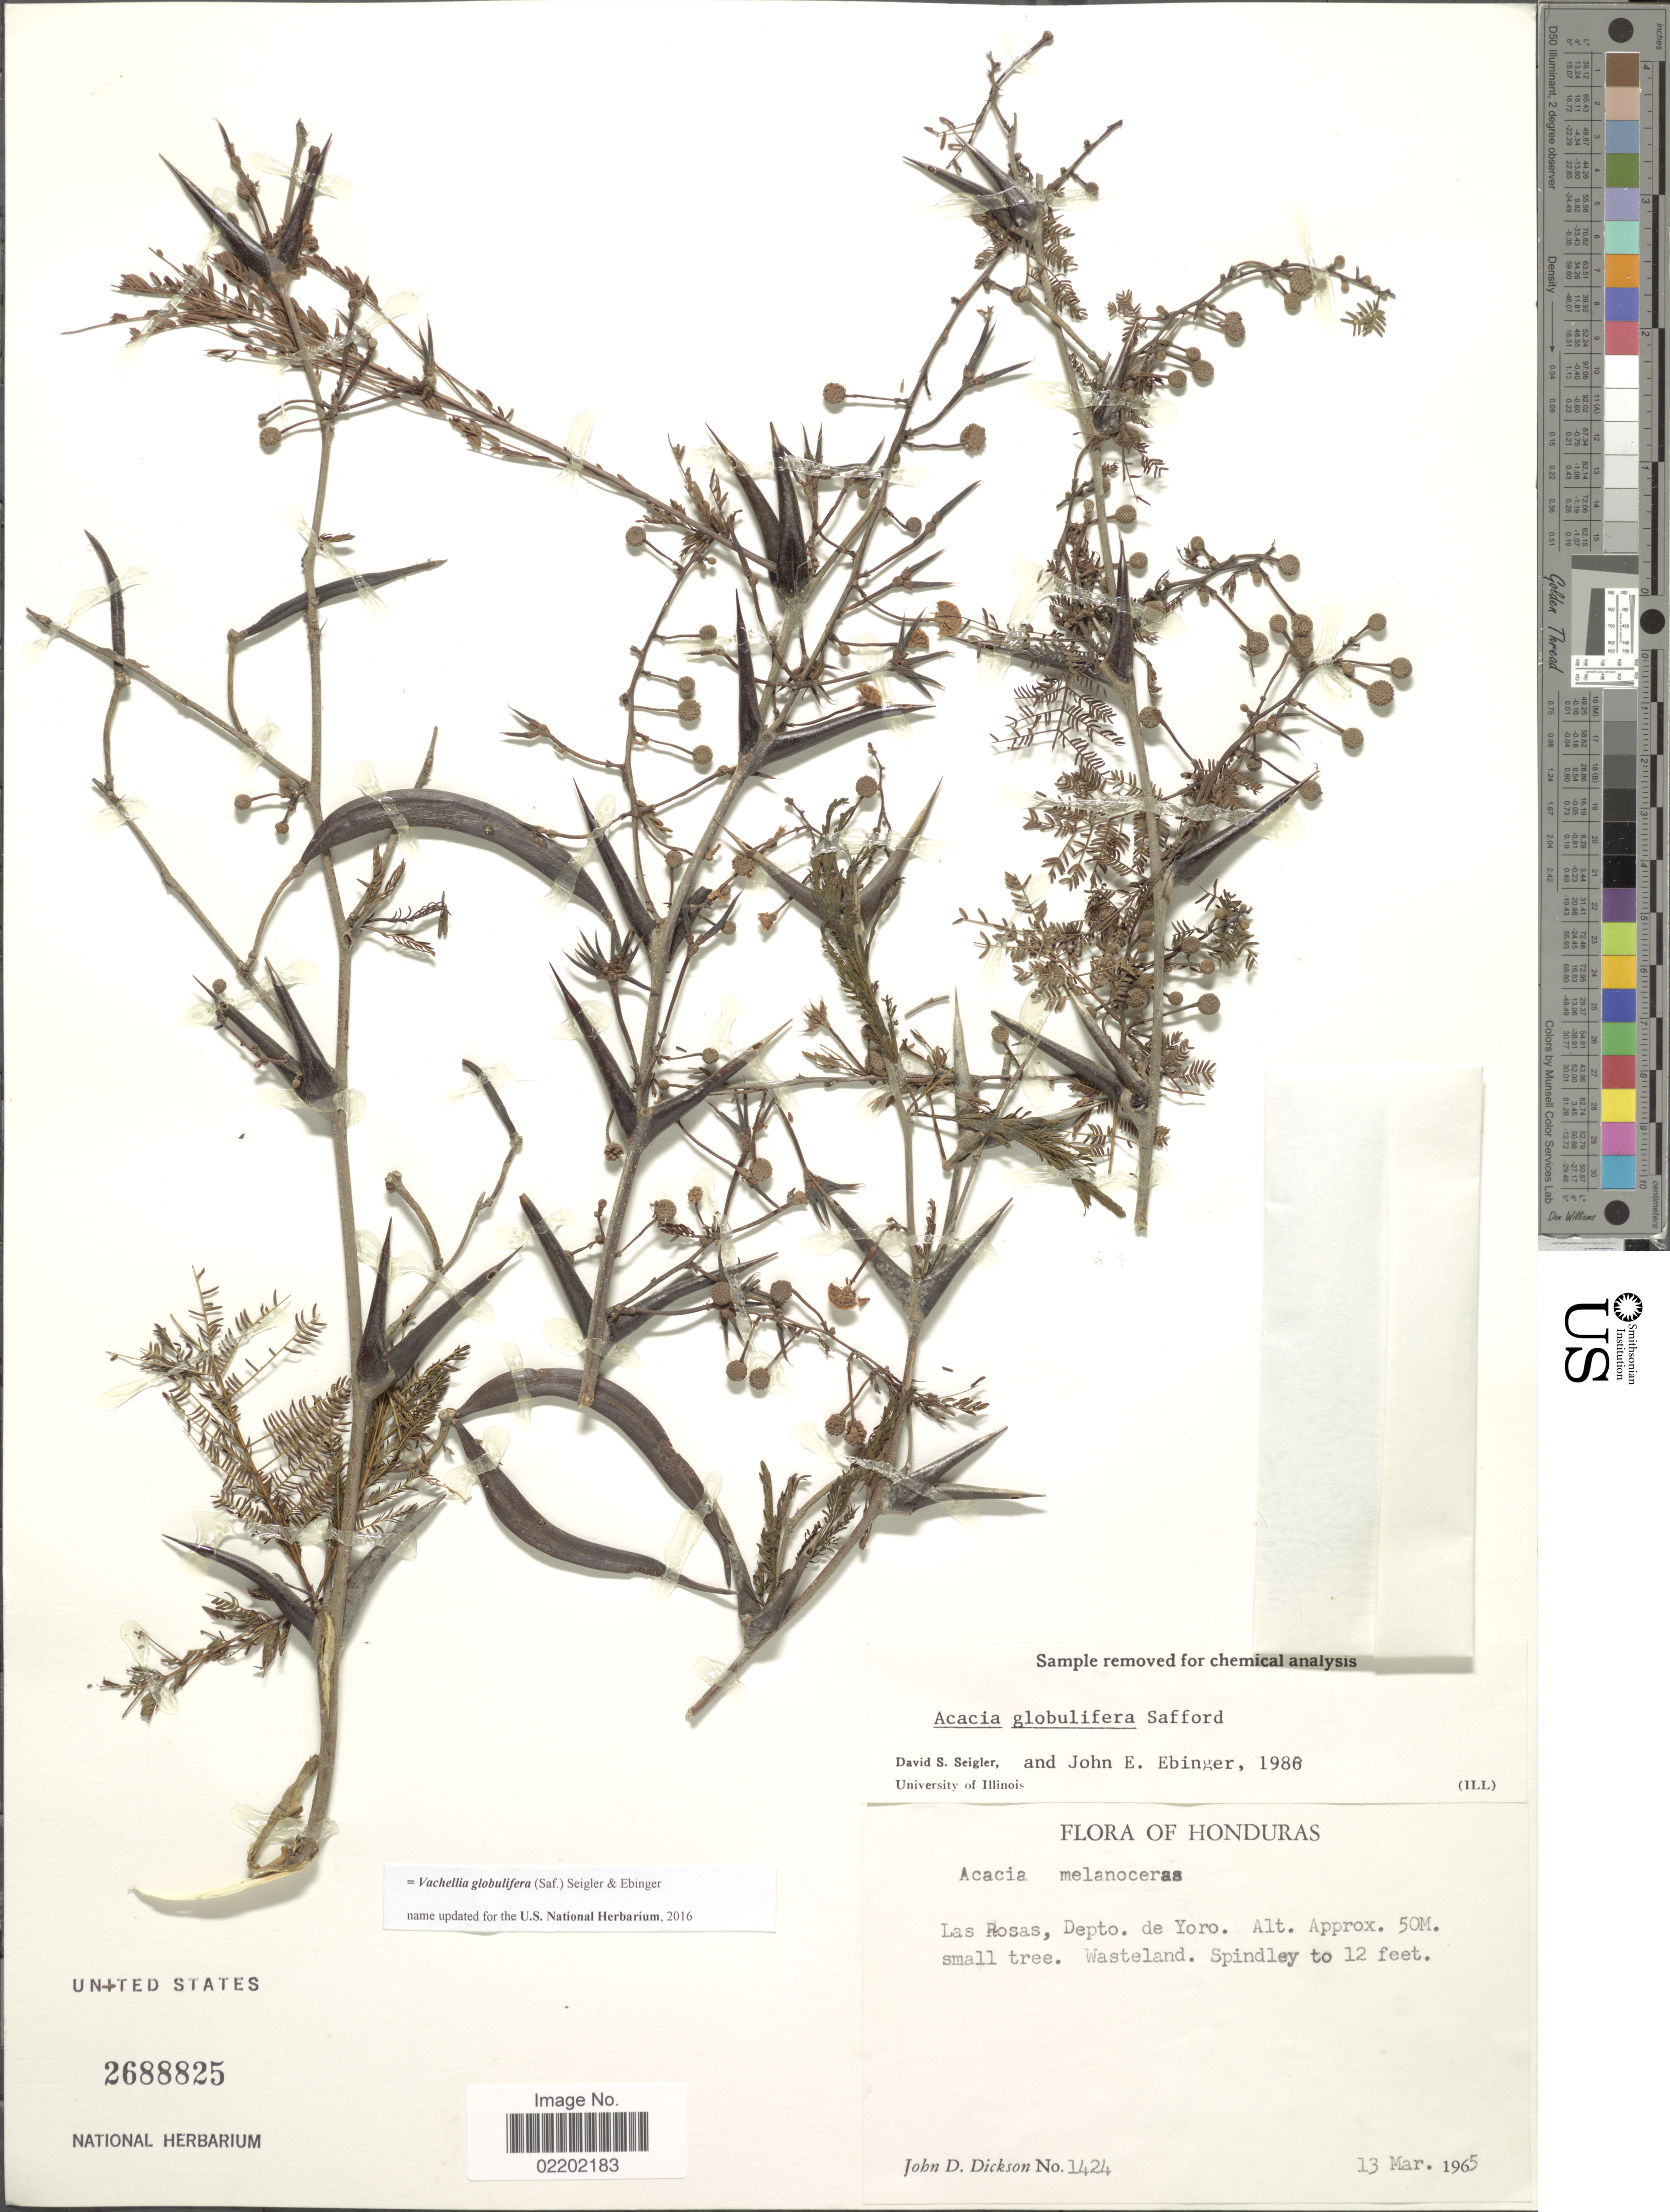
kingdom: Plantae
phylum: Tracheophyta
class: Magnoliopsida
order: Fabales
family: Fabaceae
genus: Vachellia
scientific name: Vachellia globulifera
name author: (Saff.) Seigler & Ebinger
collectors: J. Dickson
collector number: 1424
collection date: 1965-03-13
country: Honduras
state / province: Yoro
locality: Las Rosas, Depto de Yoro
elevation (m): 50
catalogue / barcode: US 2688825